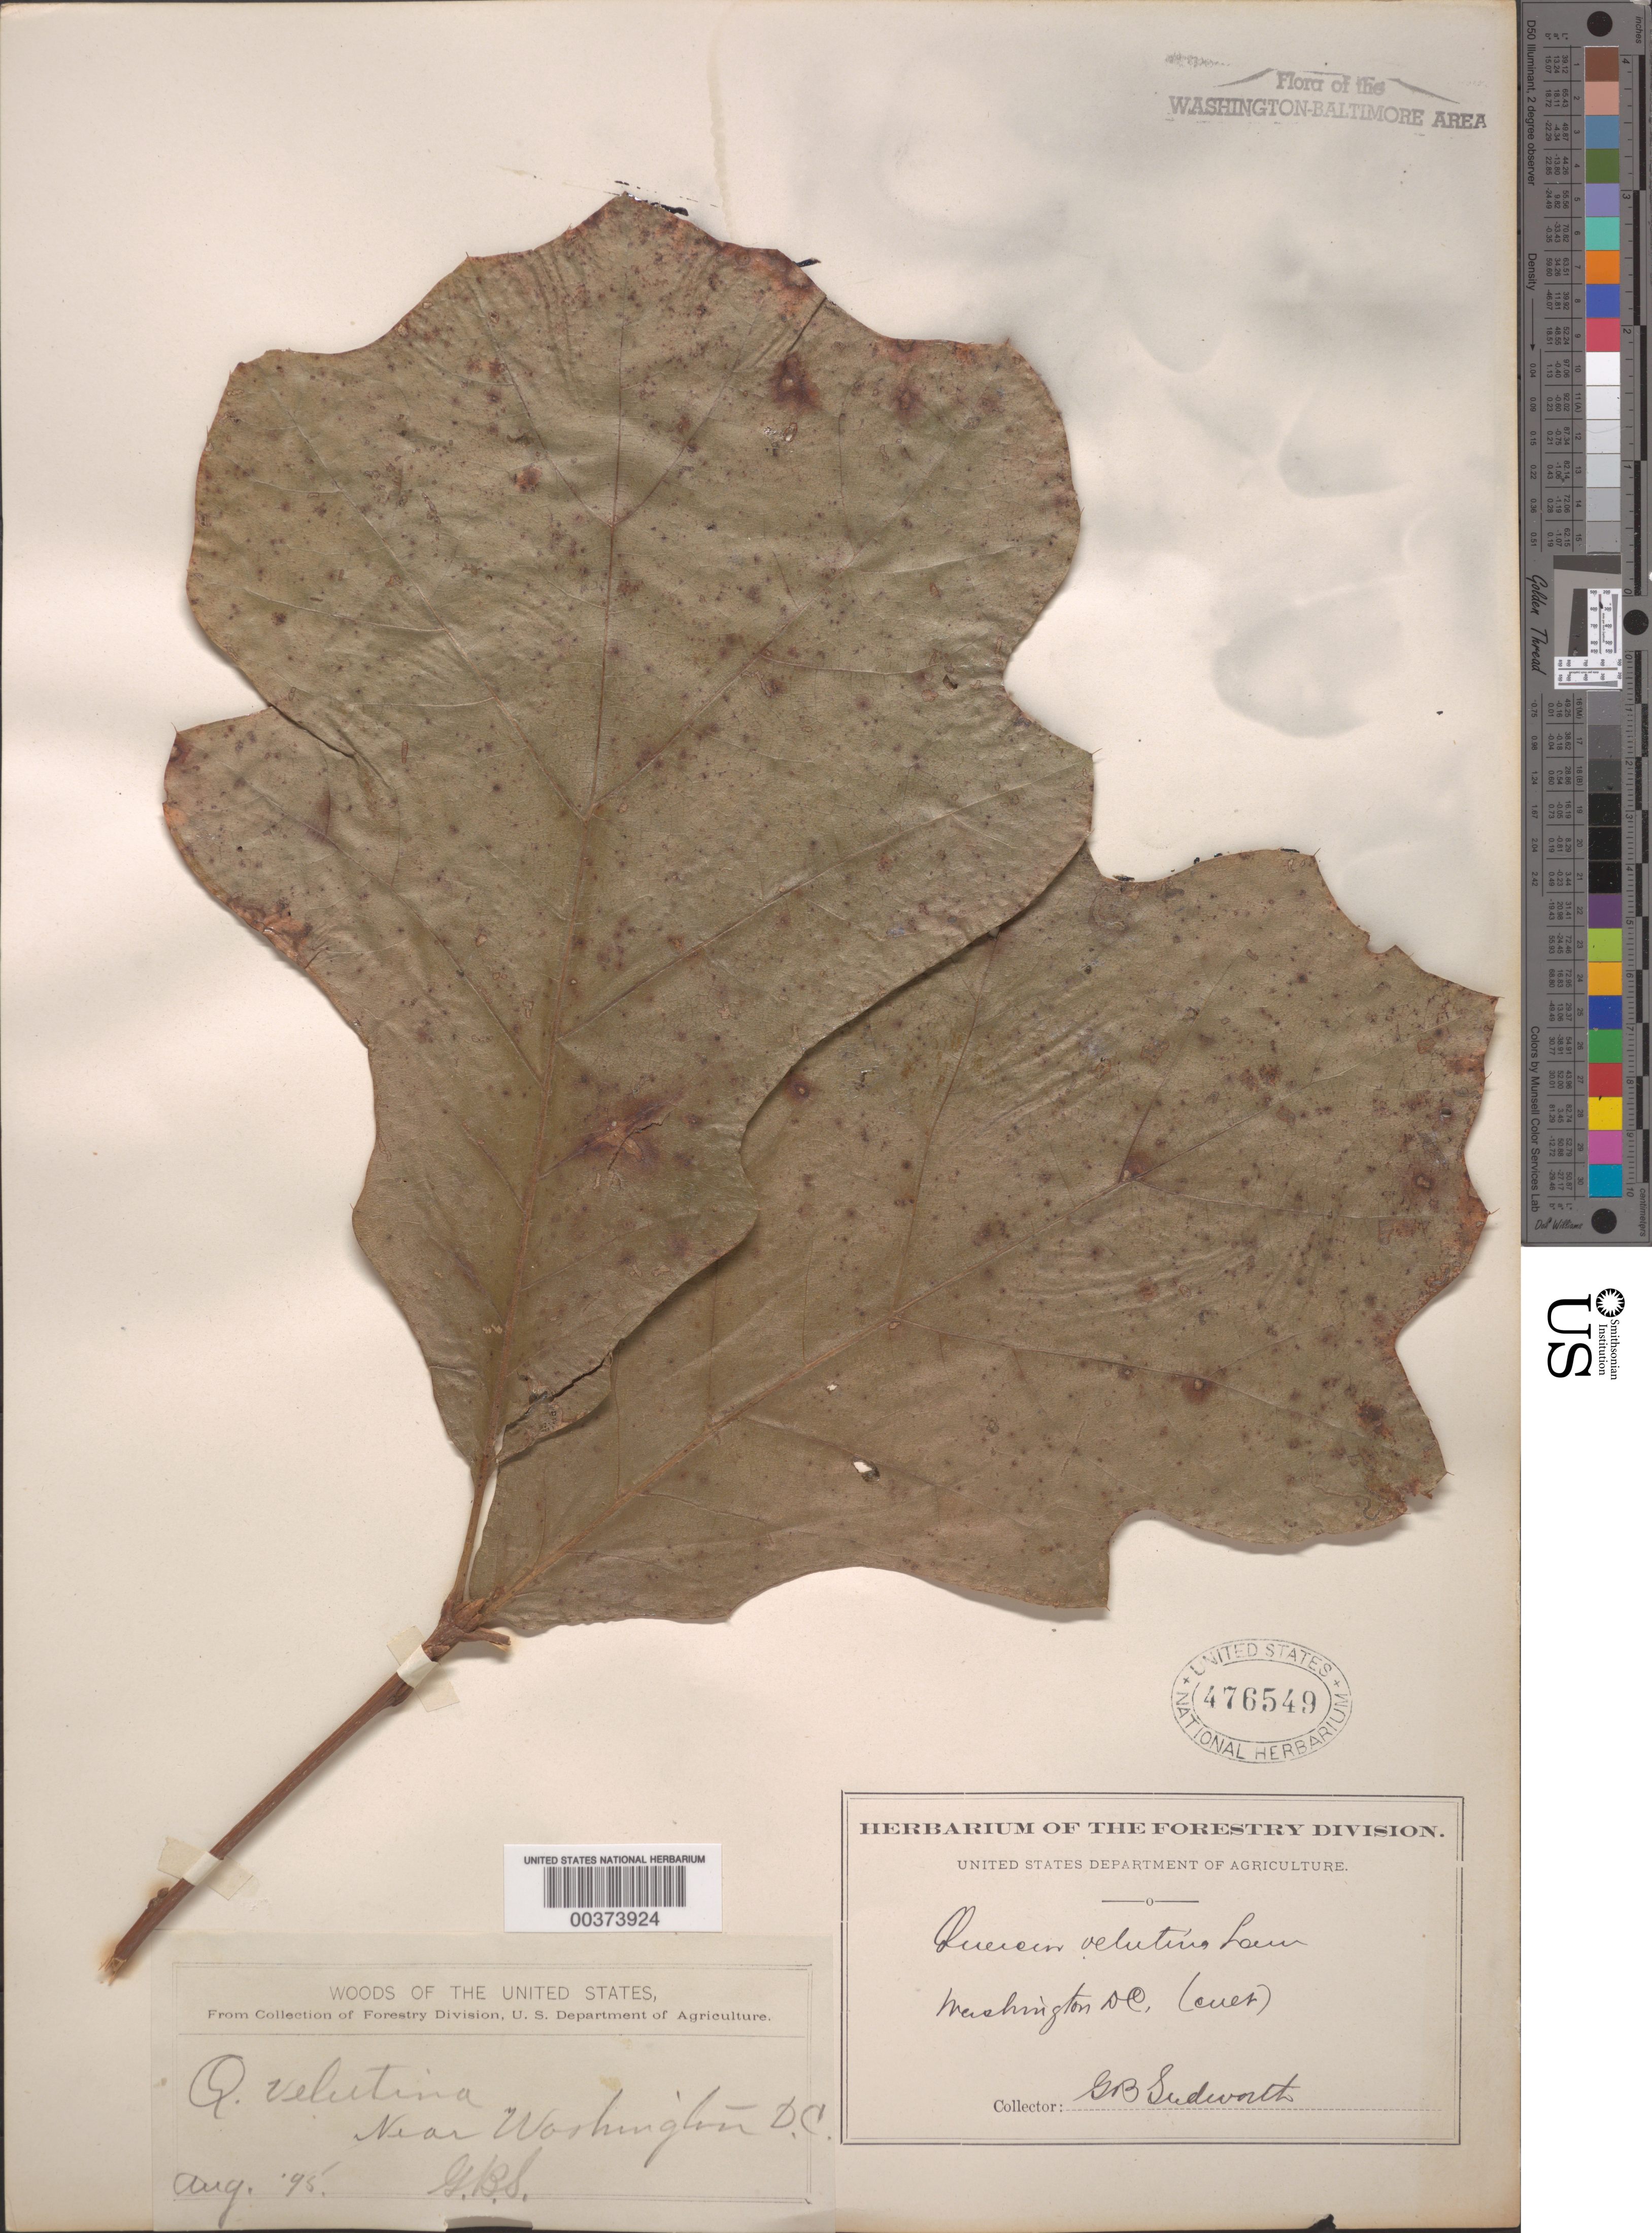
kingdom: Plantae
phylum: Tracheophyta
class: Magnoliopsida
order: Fagales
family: Fagaceae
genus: Quercus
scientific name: Quercus velutina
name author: Lam.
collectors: G. B. Sudworth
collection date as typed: Aug 1895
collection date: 1895-08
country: United States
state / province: District of Columbia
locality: Washington DC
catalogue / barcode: US 476549